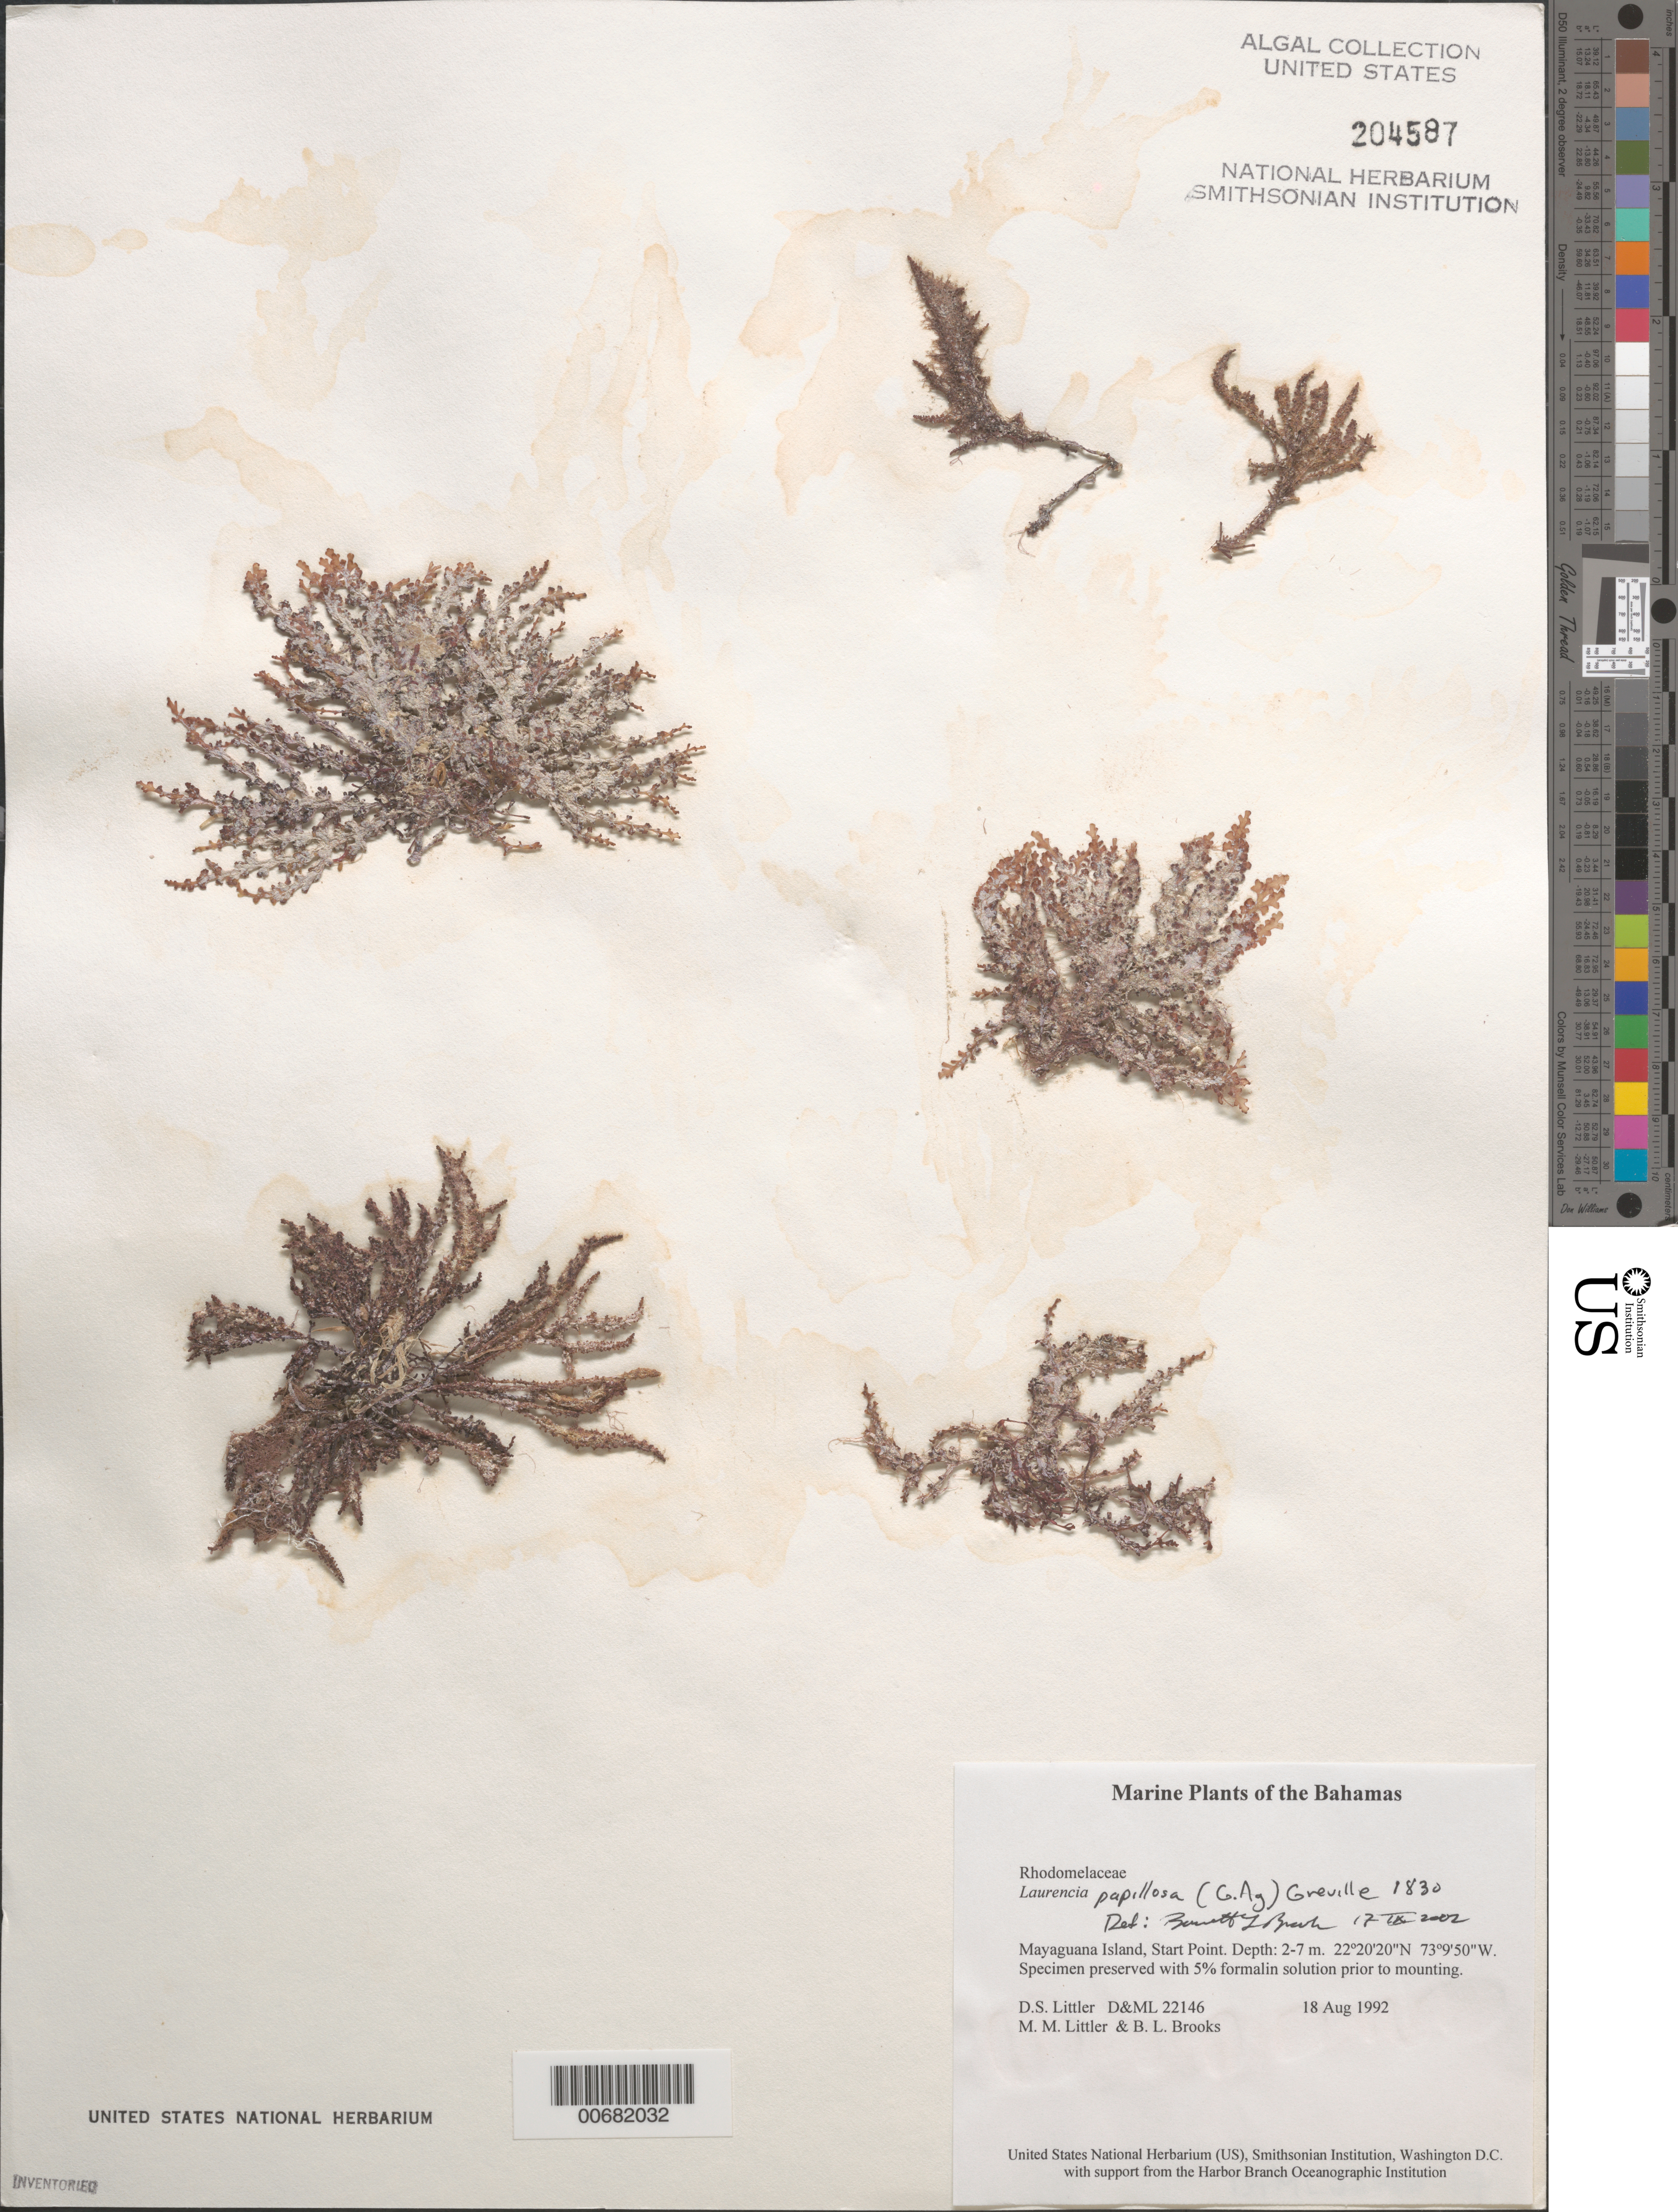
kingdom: Plantae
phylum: Rhodophyta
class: Florideophyceae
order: Ceramiales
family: Rhodomelaceae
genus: Palisada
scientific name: Palisada perforata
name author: (Bory) K.W. Nam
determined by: Algae name updating Project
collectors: D. S. Littler, M. M. Littler & B. Brooks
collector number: D&ML 22146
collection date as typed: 18 Aug 1992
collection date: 1992-08-18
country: Bahamas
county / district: Mayaguana District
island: Mayaguana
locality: Start Point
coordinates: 22 20' 20" N, 73 9' 50" W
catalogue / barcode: US 204587